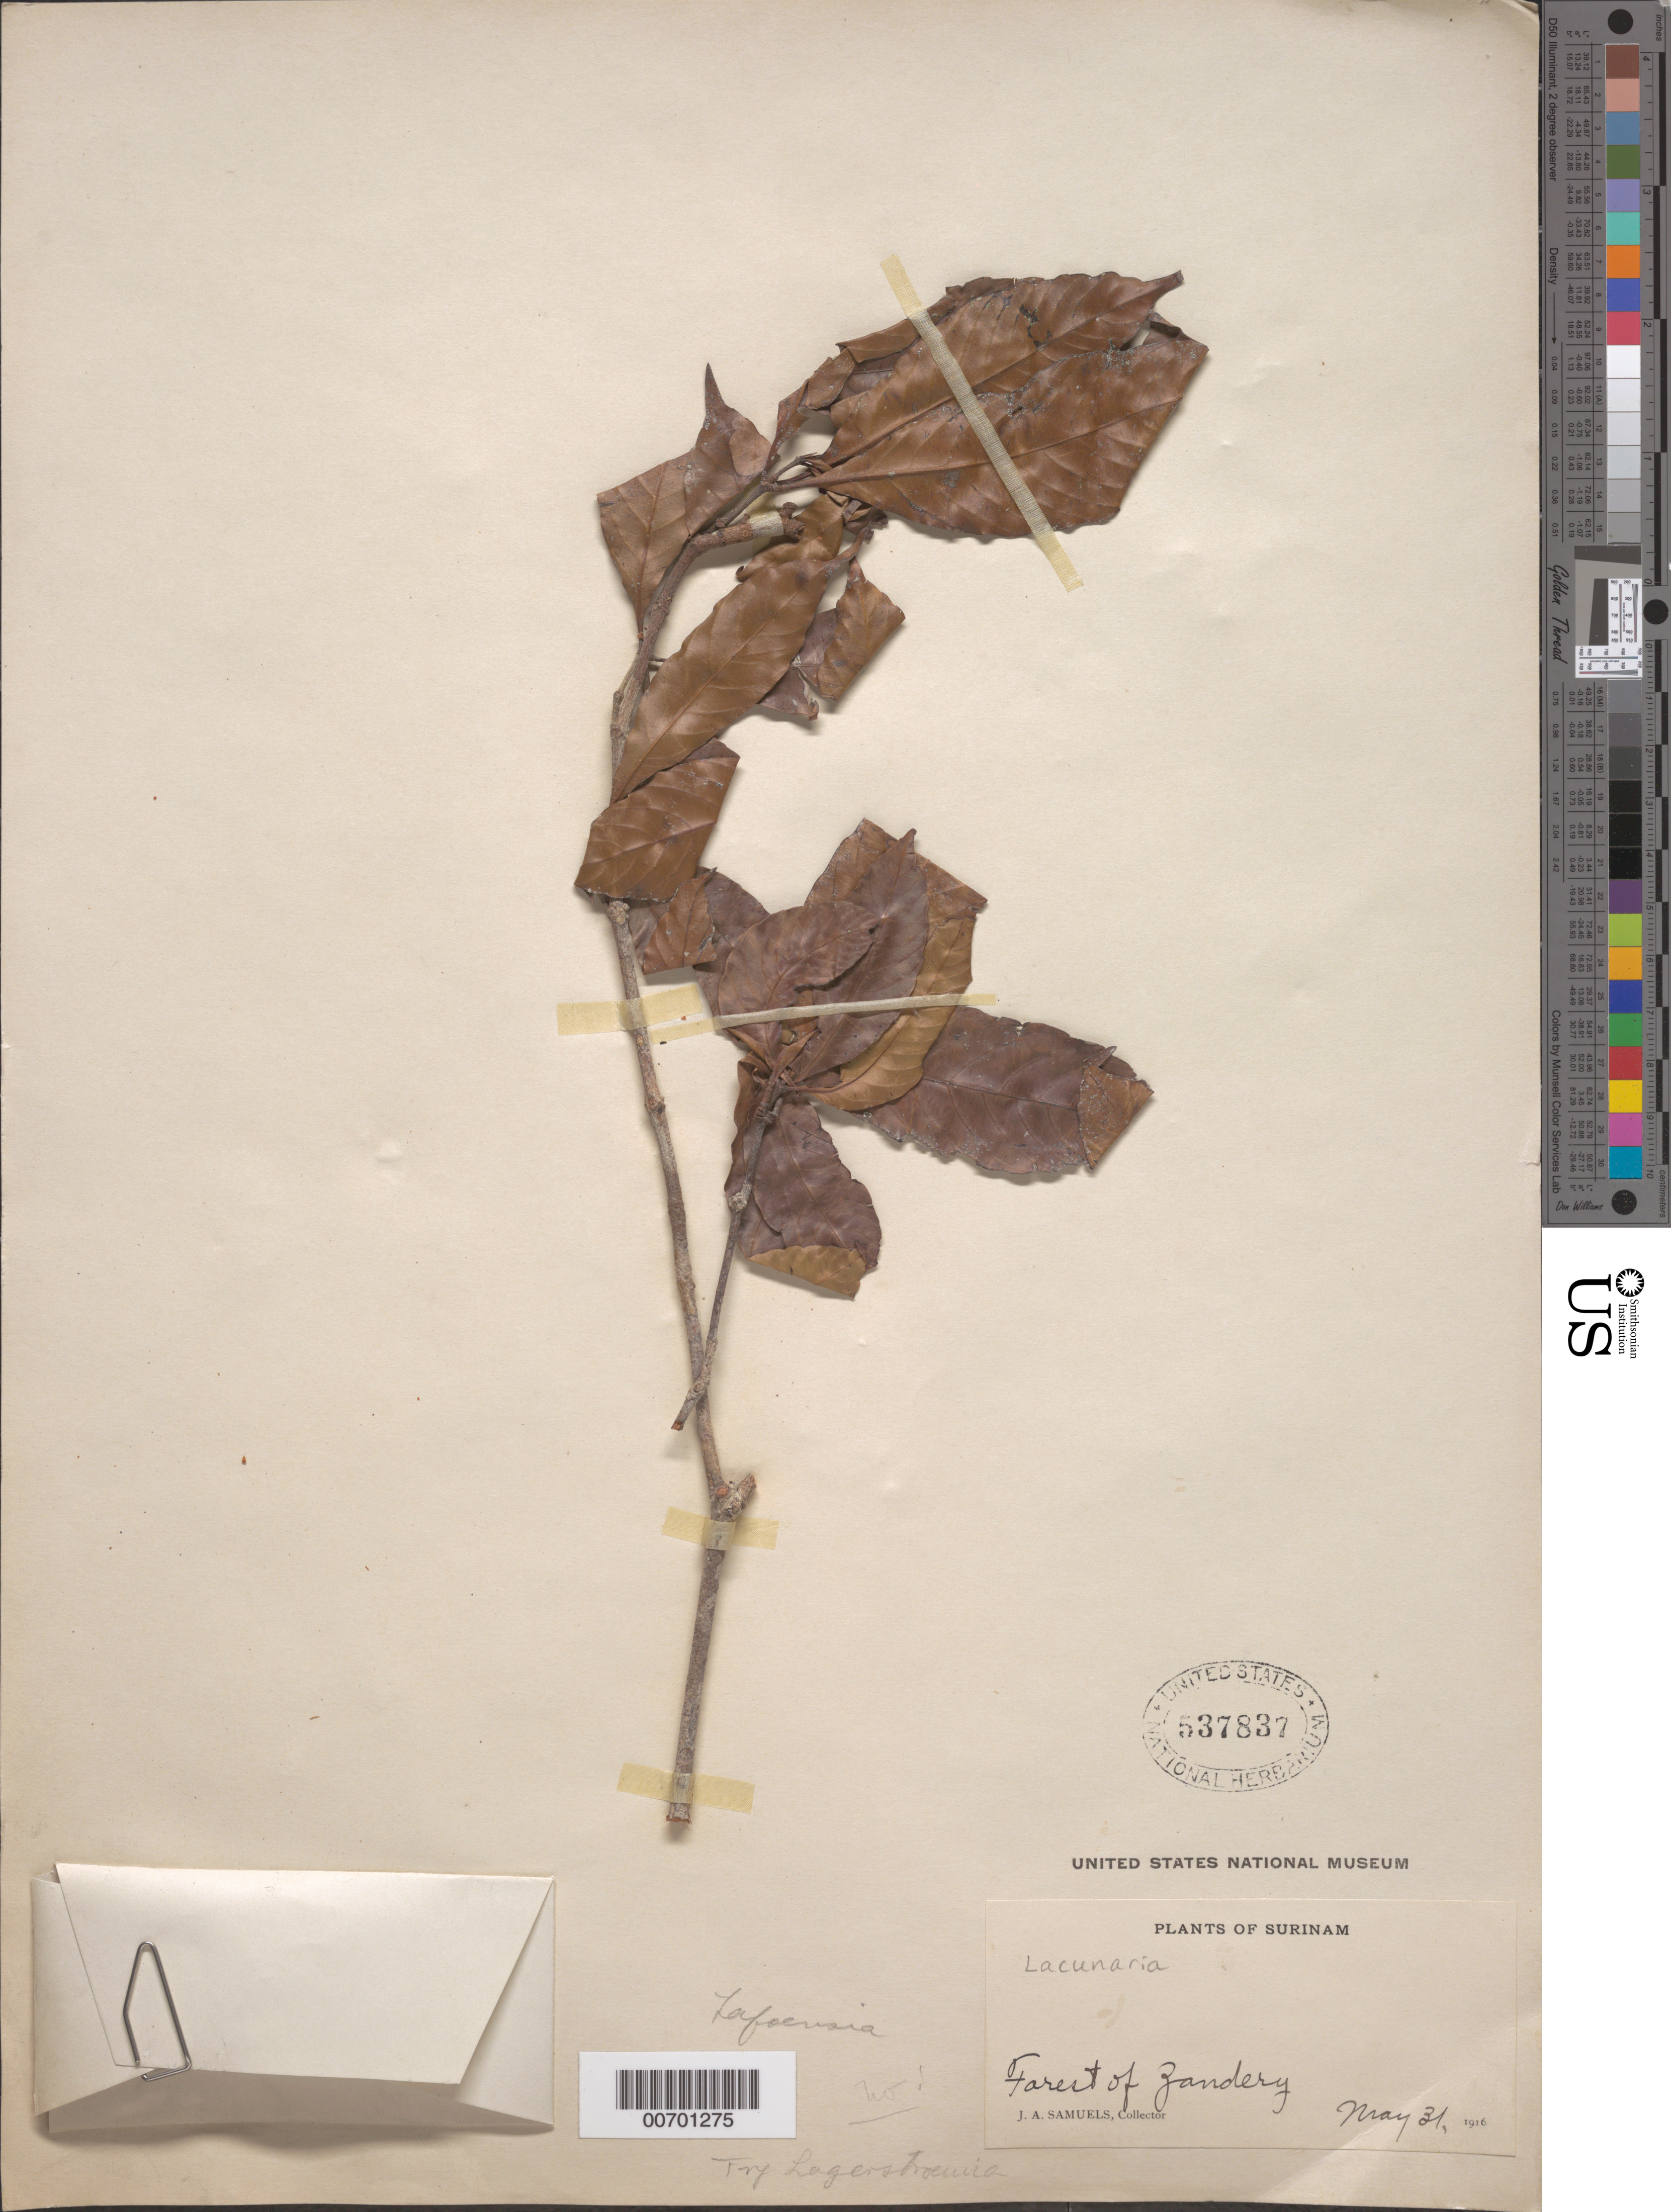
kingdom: Plantae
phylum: Tracheophyta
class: Magnoliopsida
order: Malpighiales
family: Quiinaceae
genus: Lacunaria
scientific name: Lacunaria sp.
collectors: J. A. Samuels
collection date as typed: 31-May-16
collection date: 1916-05-31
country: Suriname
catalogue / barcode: US 537837